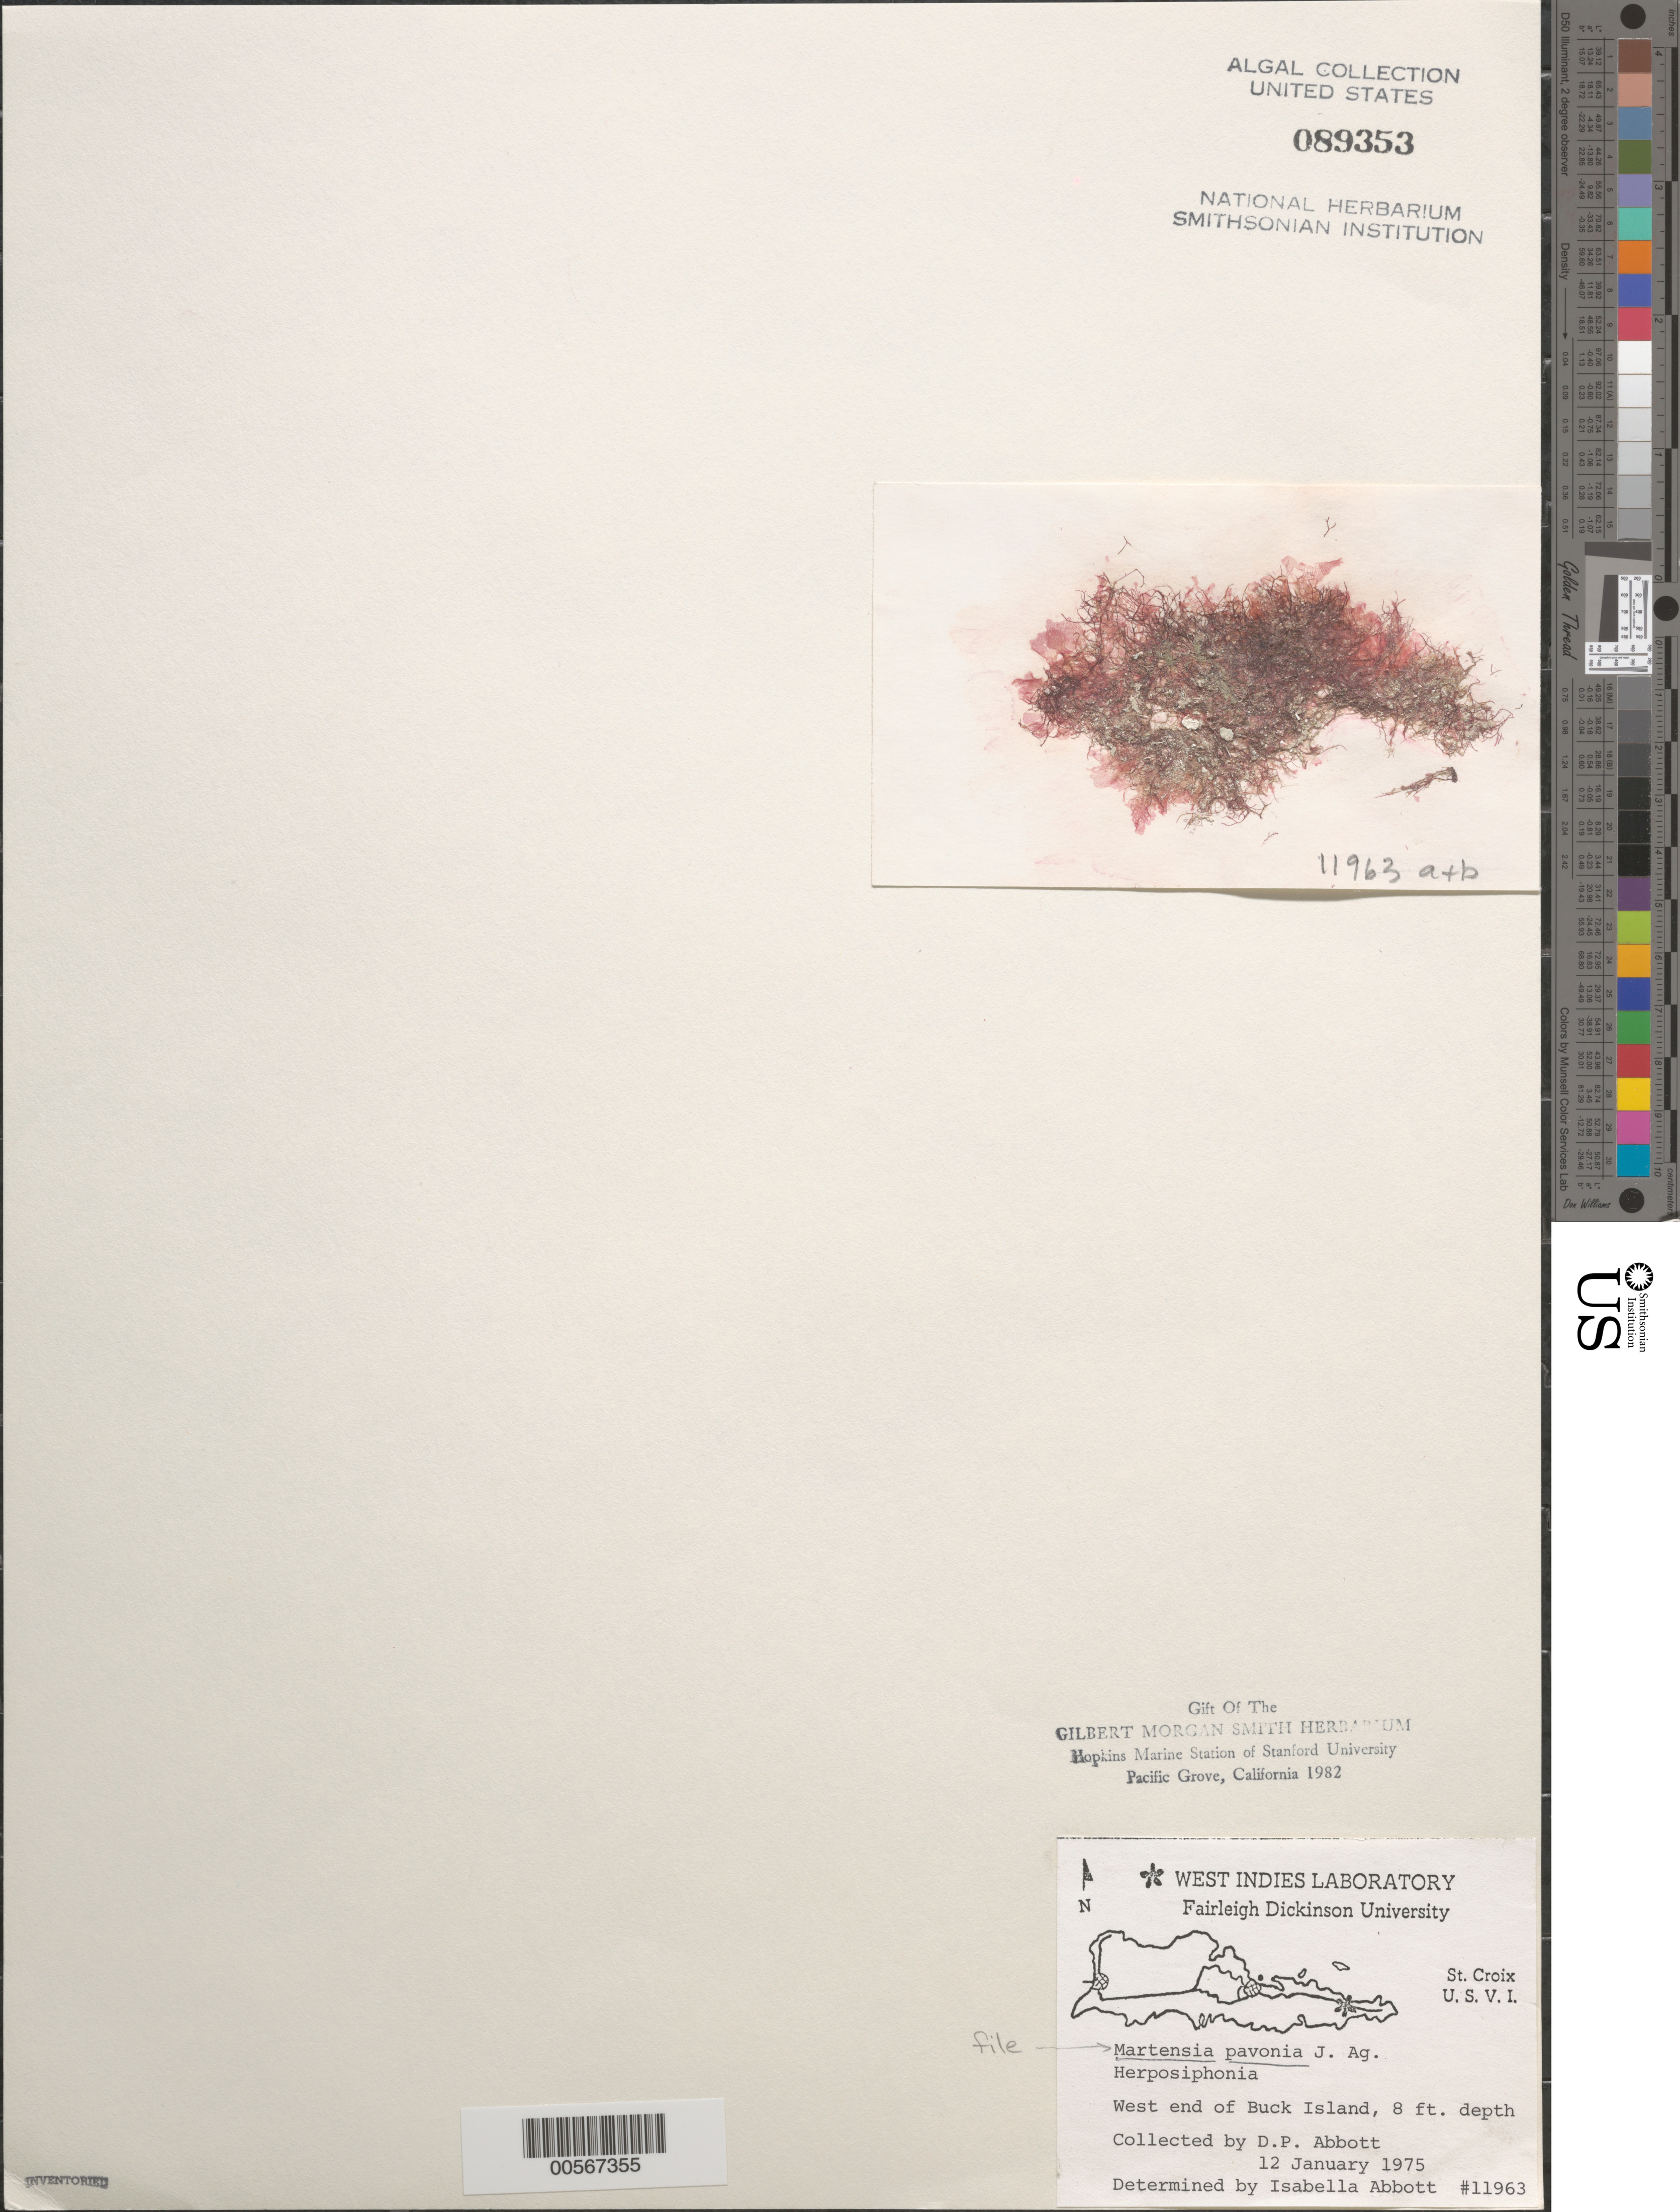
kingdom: Plantae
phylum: Rhodophyta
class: Florideophyceae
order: Ceramiales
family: Delesseriaceae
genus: Martensia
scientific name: Martensia pavonia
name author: (J. Agardh) J. Agardh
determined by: Abbott, Isabella A.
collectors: D. P. Abbott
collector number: IAA 11963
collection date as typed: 12 Jan 1975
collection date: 1975-01-12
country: U.S. Virgin Islands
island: St. Croix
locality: Buck Island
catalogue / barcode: US 89353